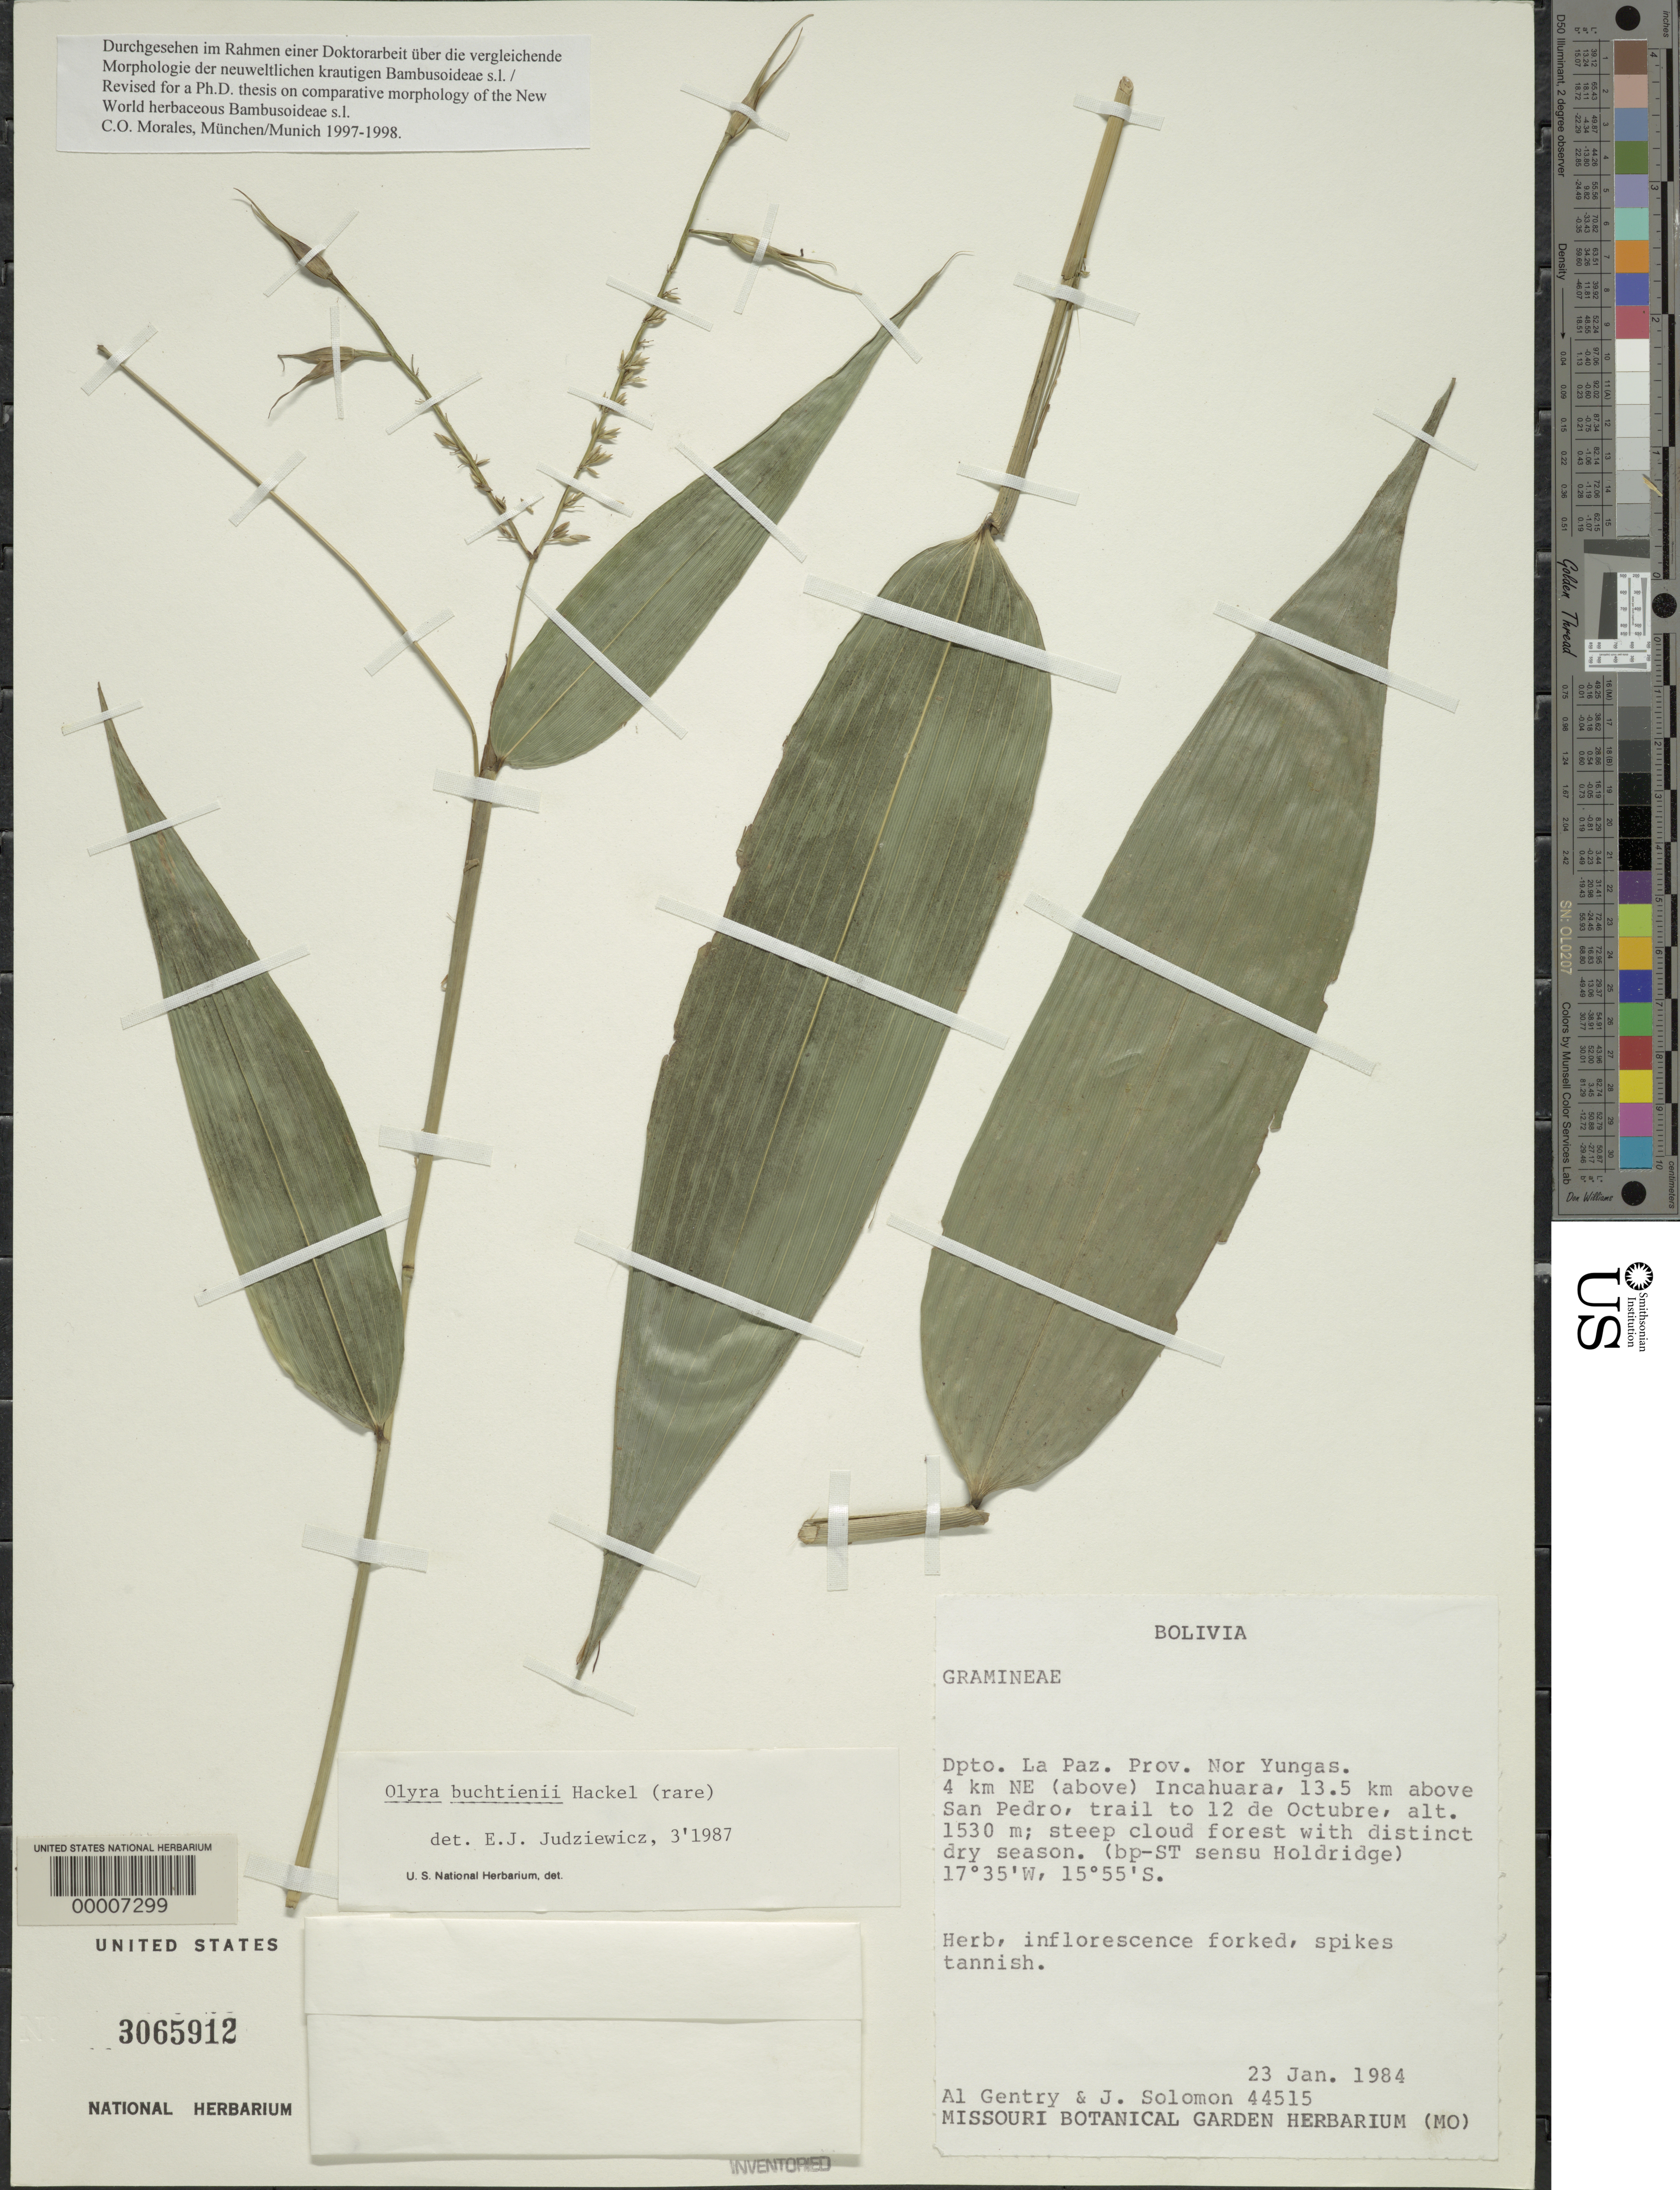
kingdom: Plantae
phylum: Tracheophyta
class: Liliopsida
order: Poales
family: Poaceae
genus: Olyra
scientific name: Olyra buchtienii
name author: Hack.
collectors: A. H. Gentry & J. C. Solomon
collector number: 44515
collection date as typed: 23 Jan 1984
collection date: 1984-01-23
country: Bolivia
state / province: La Paz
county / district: Nor Yungas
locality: Incahuara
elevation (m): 1530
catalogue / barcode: US 3065912